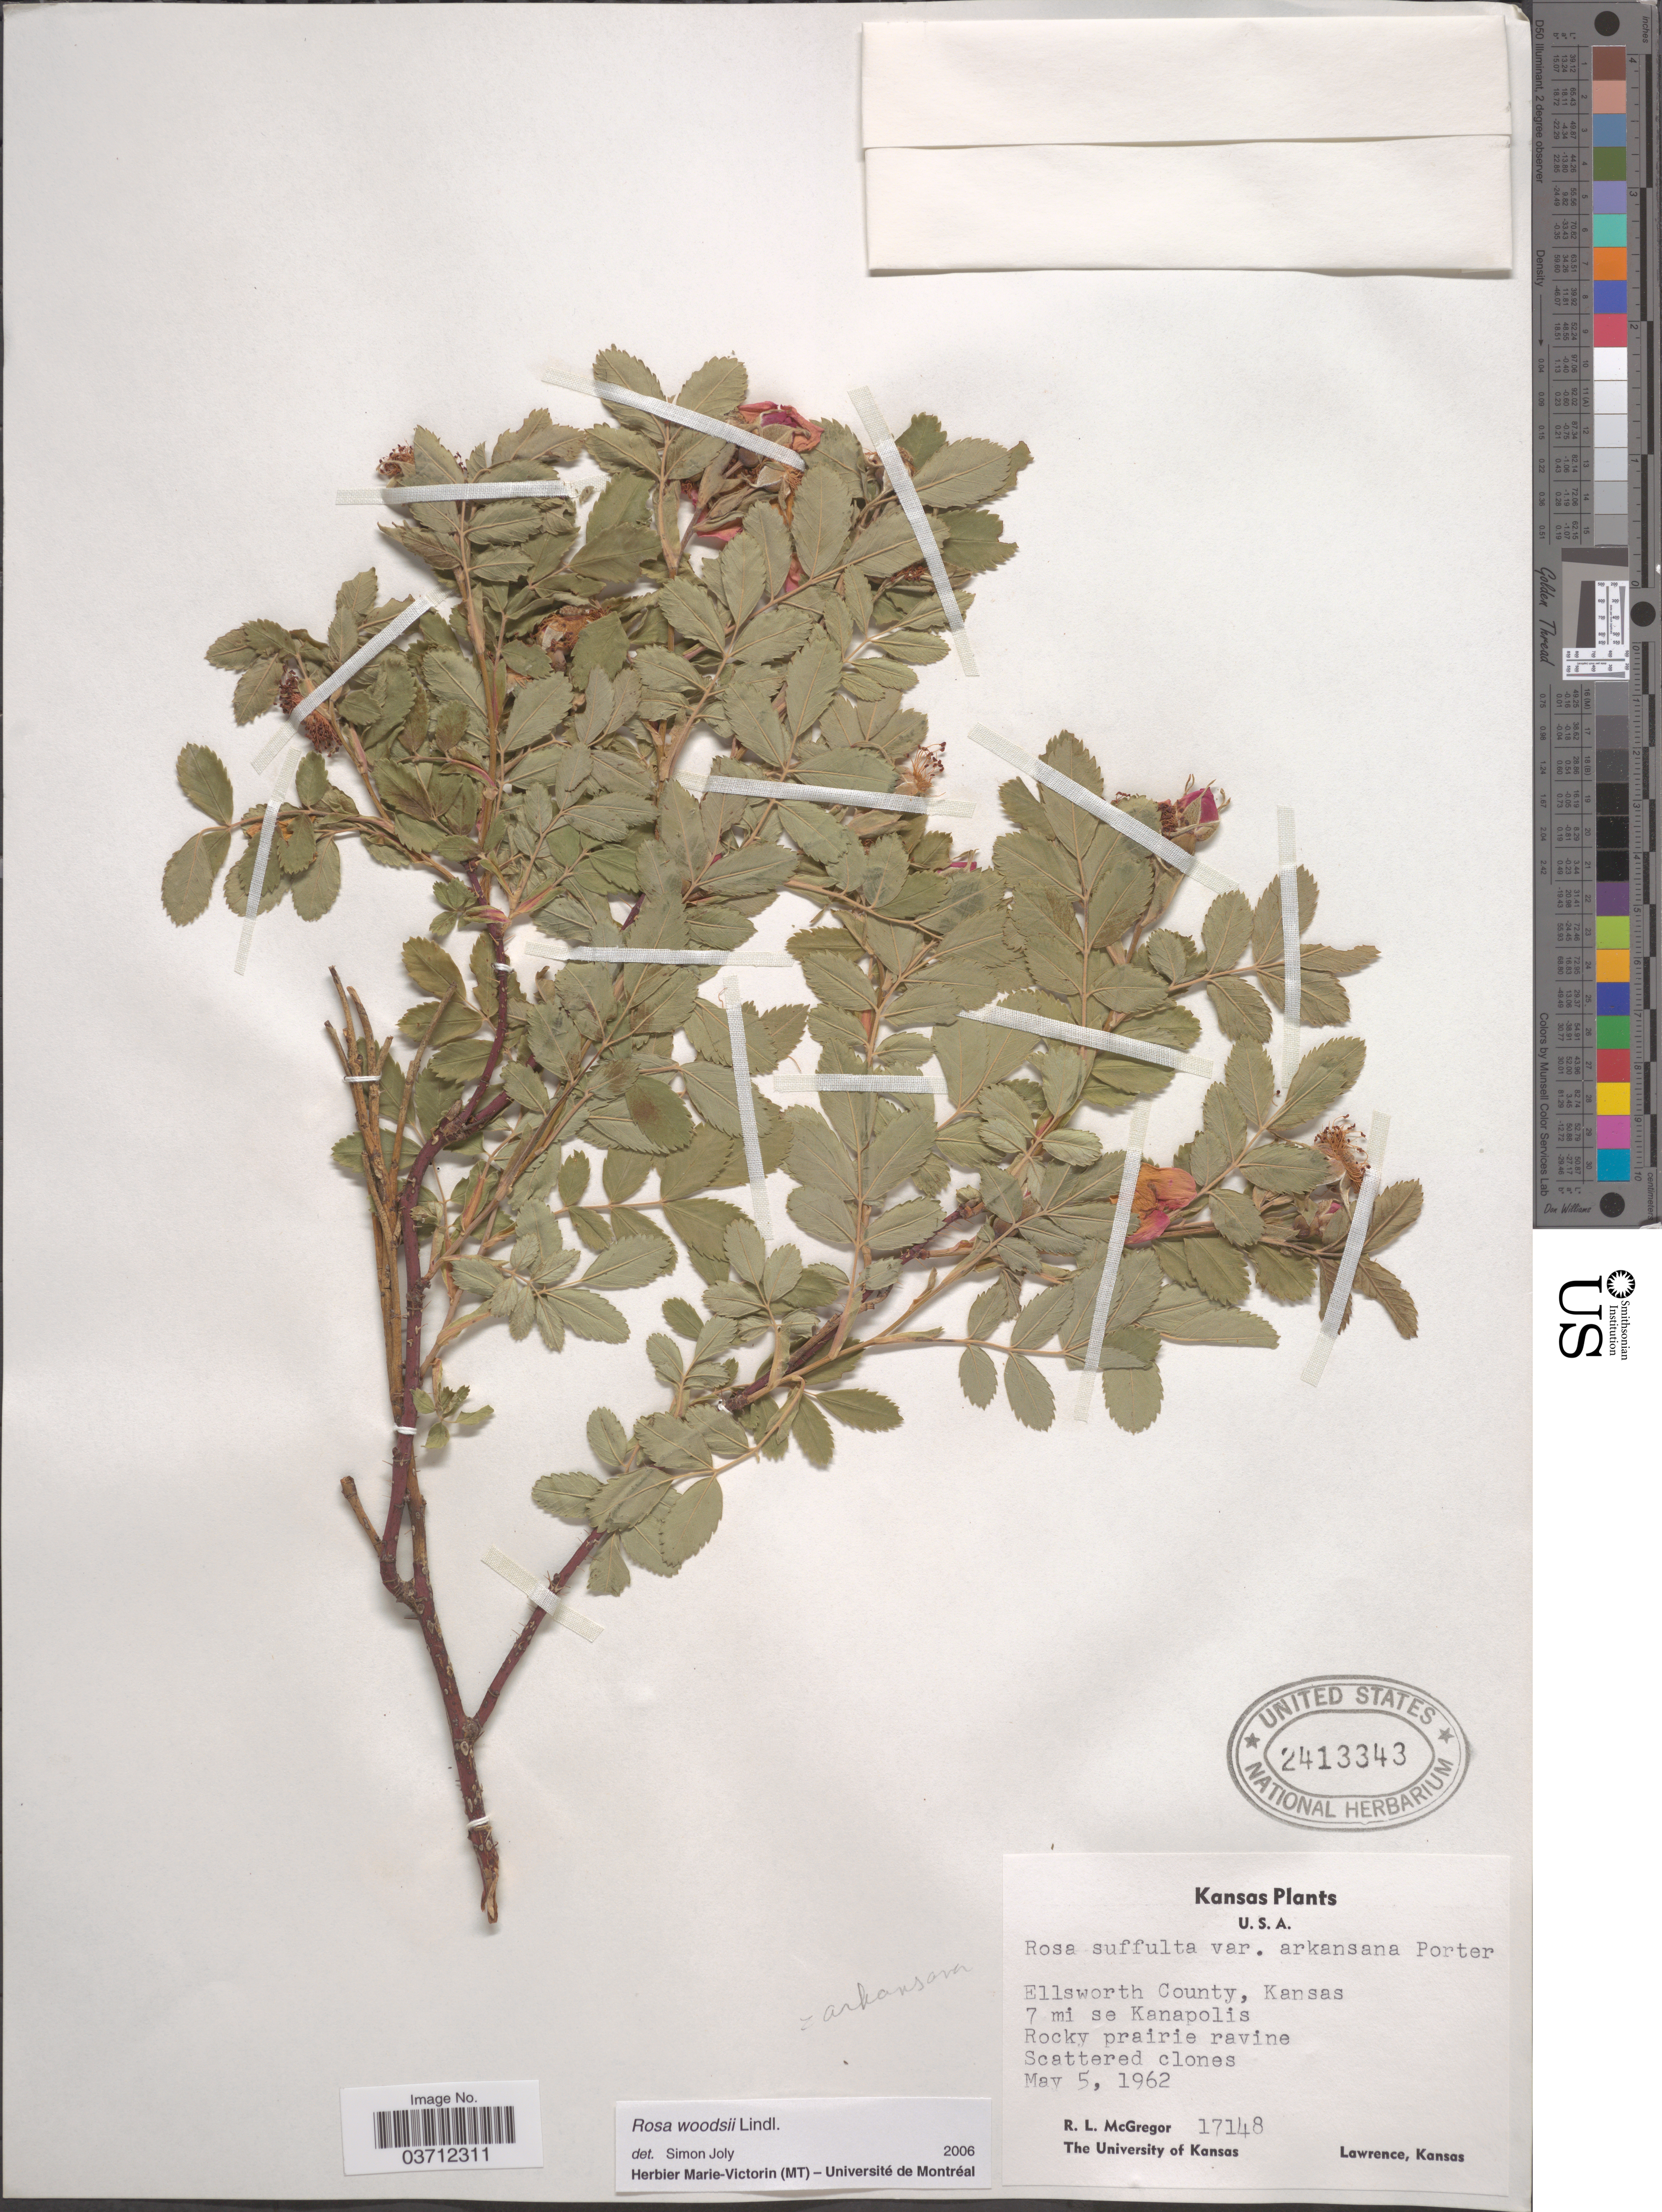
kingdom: Plantae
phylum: Tracheophyta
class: Magnoliopsida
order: Rosales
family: Rosaceae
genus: Rosa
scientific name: Rosa woodsii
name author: Lindl.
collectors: R. McGregor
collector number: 17148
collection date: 1962-05-05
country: United States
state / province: Kansas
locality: Ellsworth County. 7 mi se Kanapolis. Rocky prairie ravine.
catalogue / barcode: US 2413343